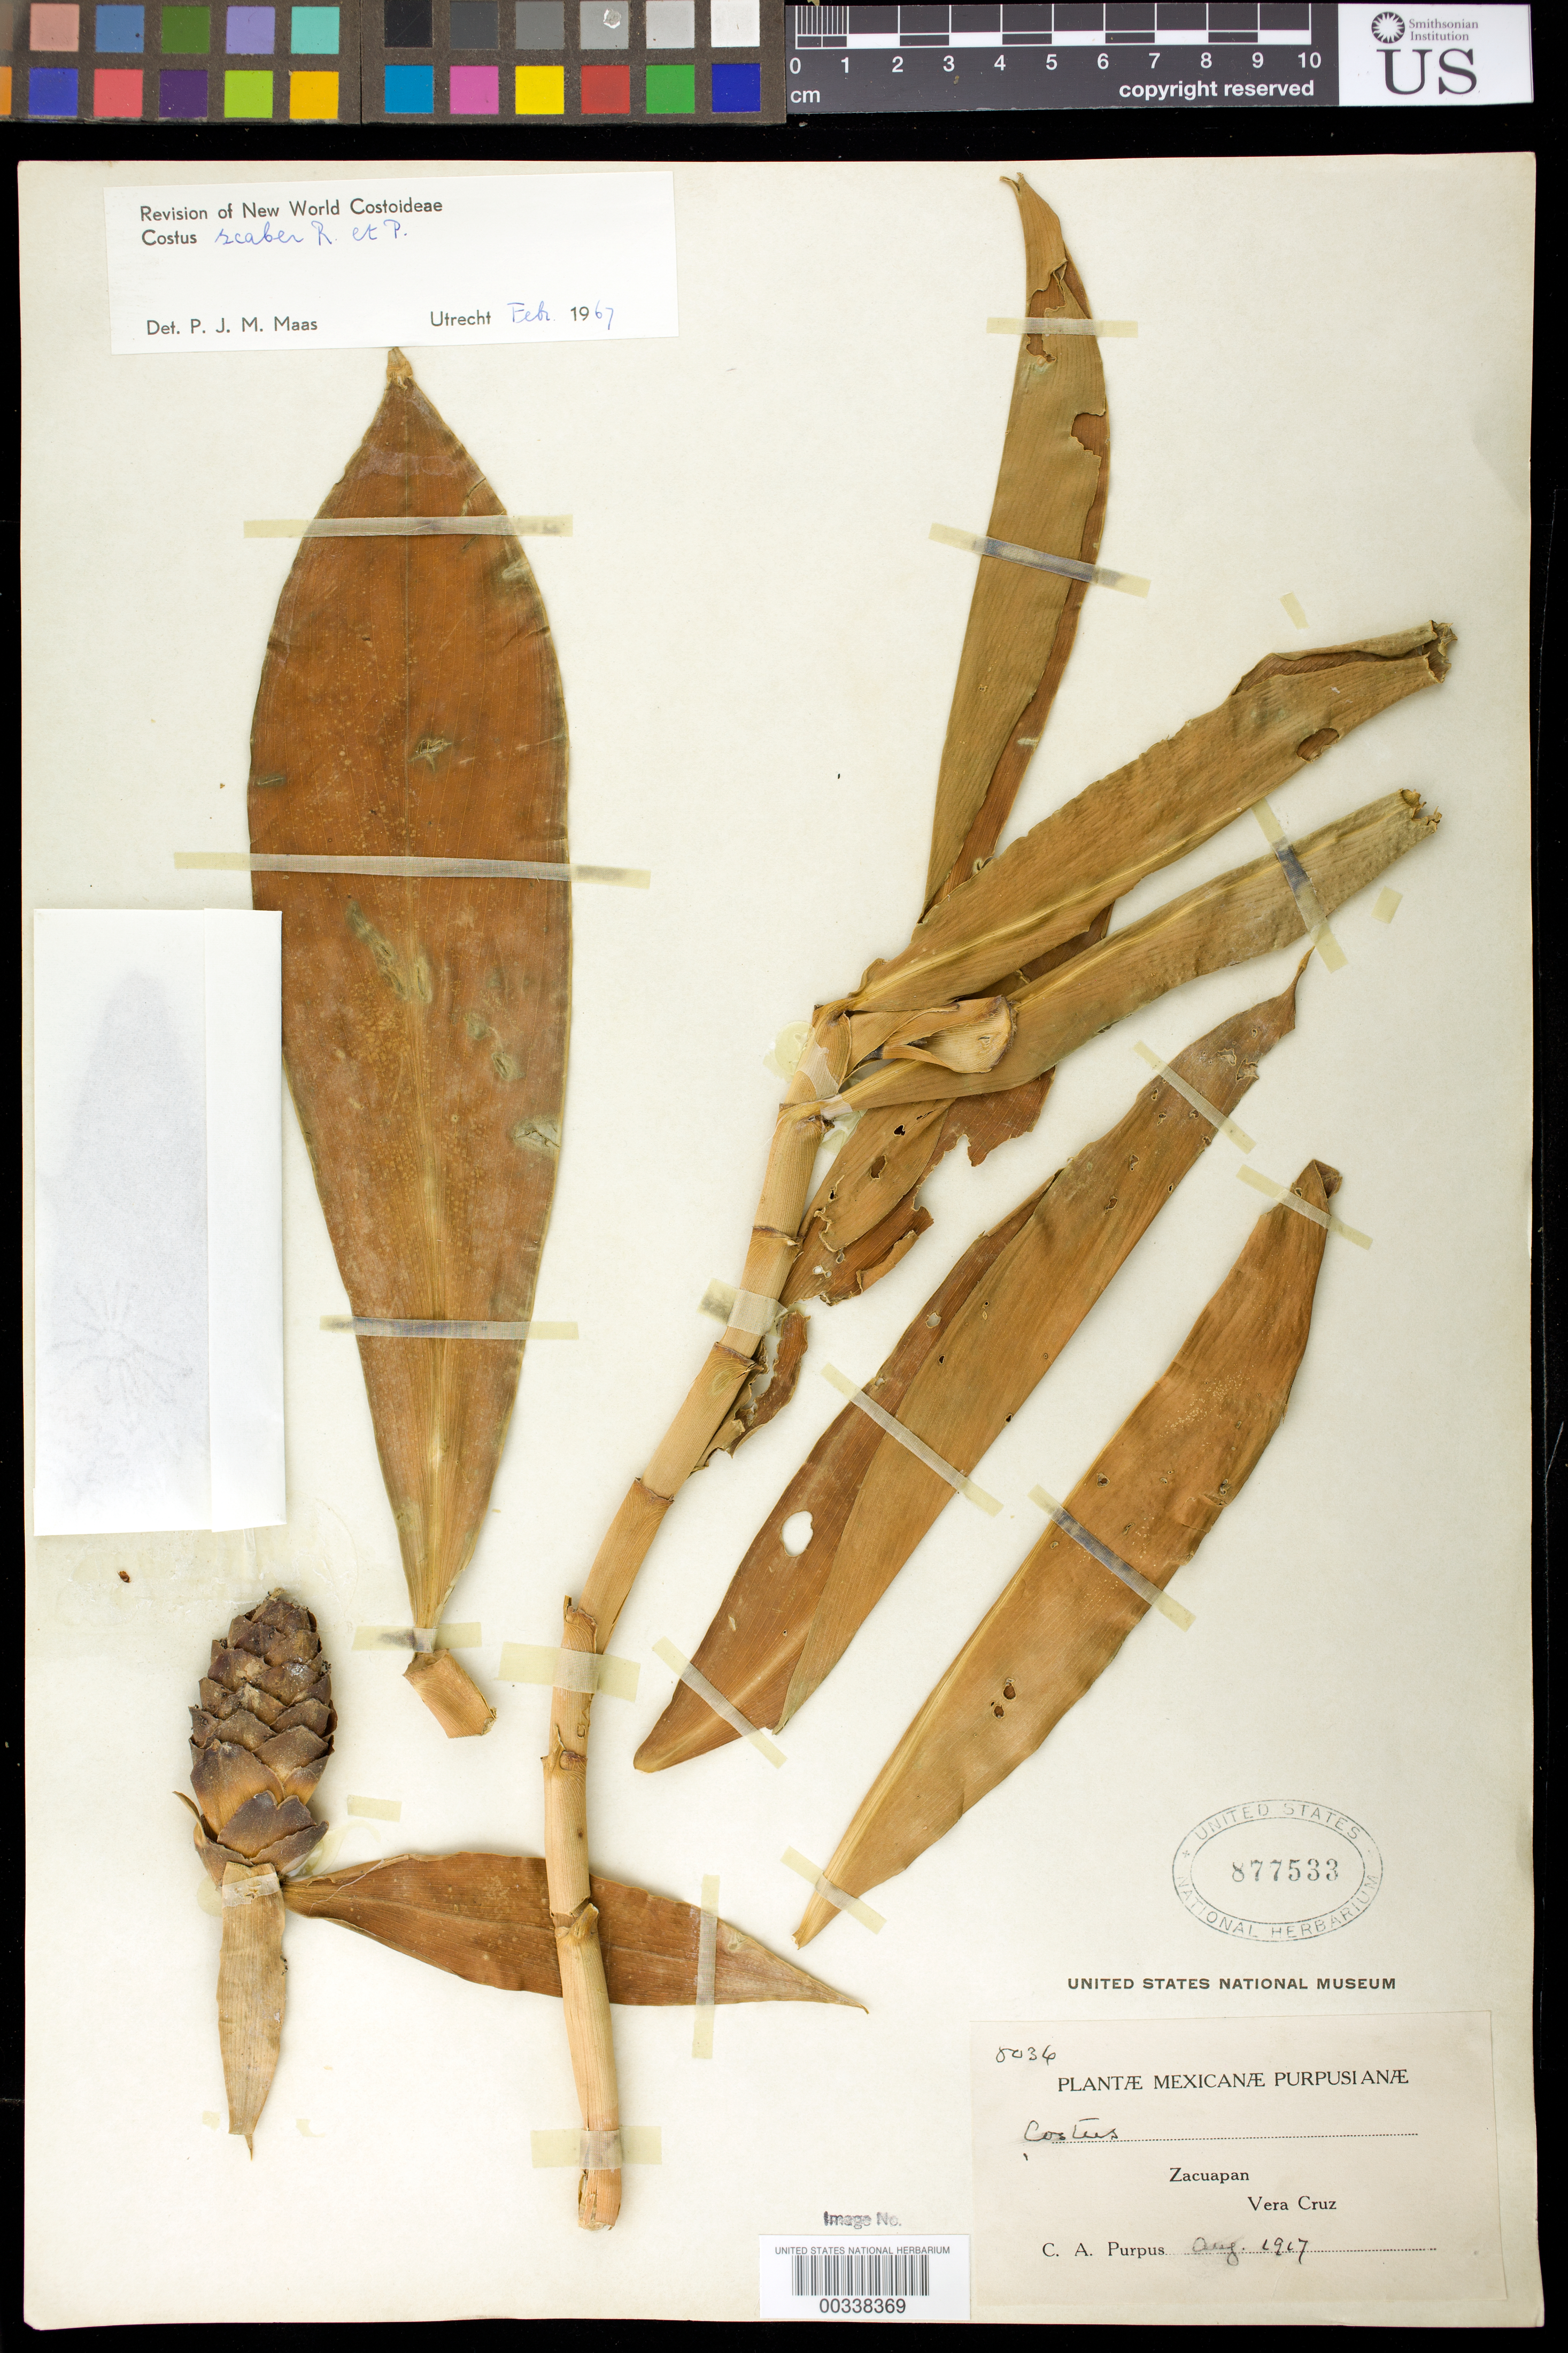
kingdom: Plantae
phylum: Tracheophyta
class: Liliopsida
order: Zingiberales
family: Costaceae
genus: Costus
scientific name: Costus scaber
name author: Ruiz & Pav.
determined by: Maas, Paul J. M.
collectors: C. A. Purpus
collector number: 8036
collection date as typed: Aug 1917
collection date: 1917-08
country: Mexico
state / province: Veracruz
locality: Zacuapan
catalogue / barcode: US 877533